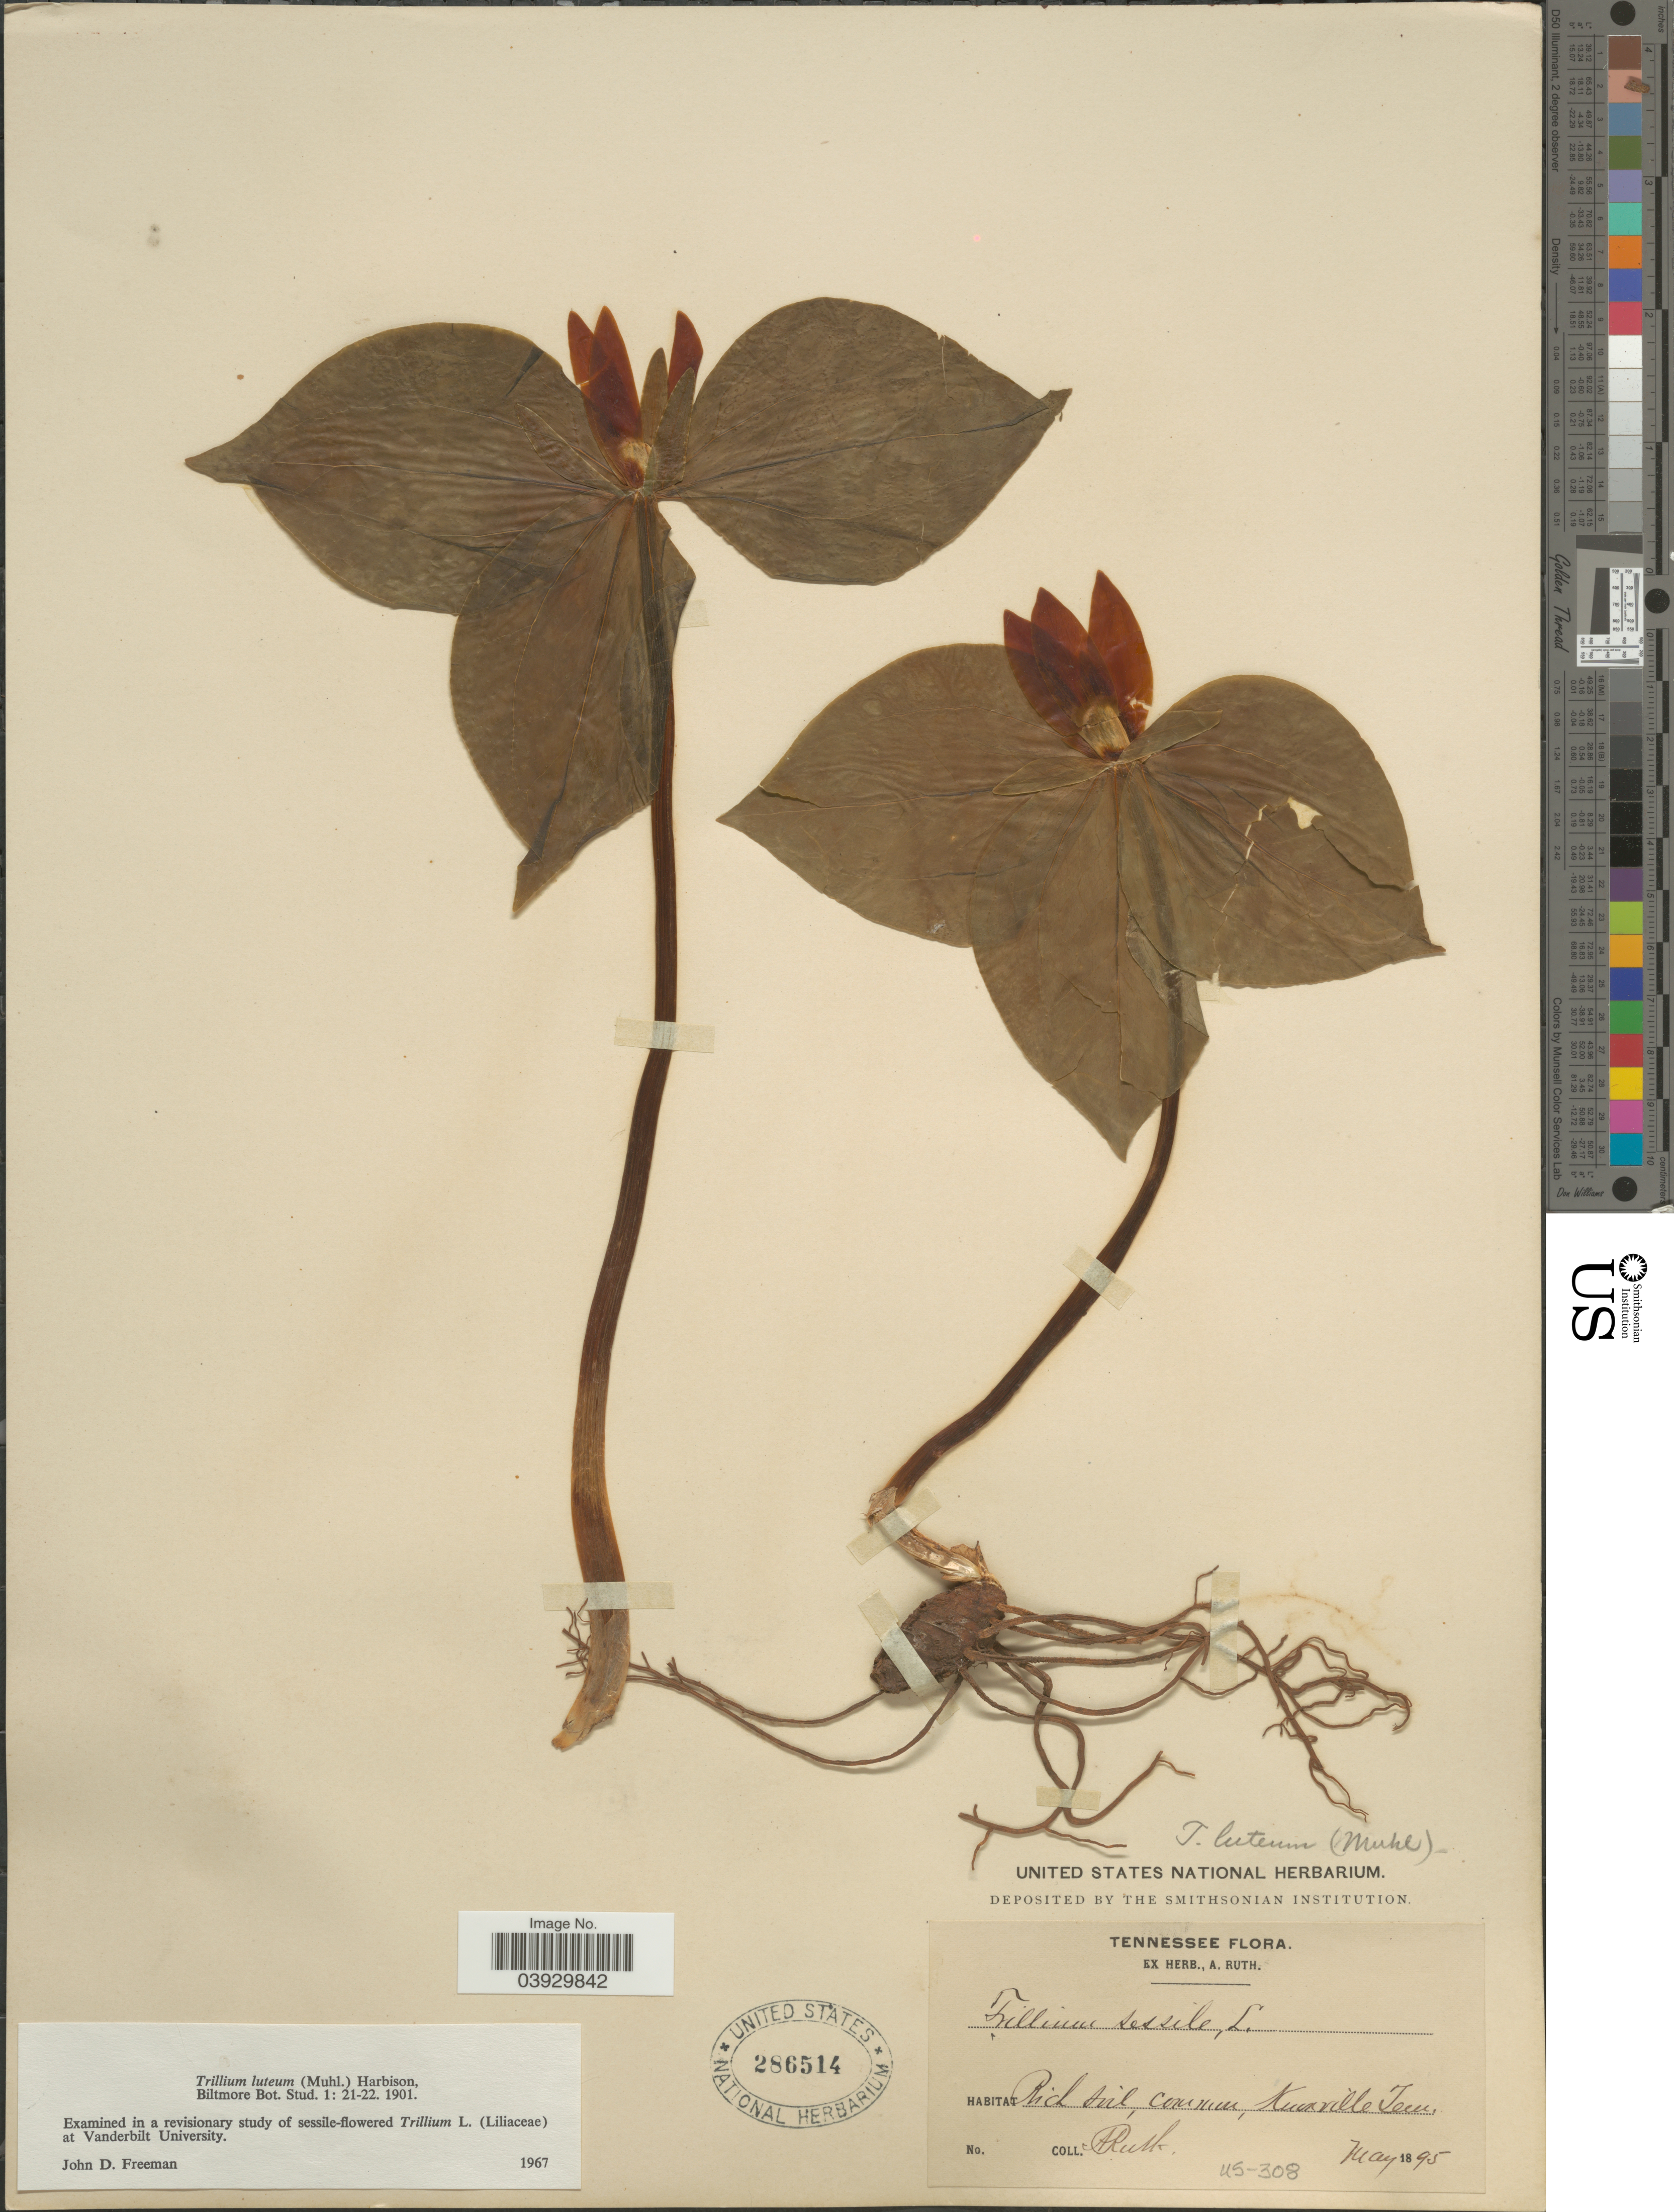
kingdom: Plantae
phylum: Tracheophyta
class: Liliopsida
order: Liliales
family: Melanthiaceae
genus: Trillium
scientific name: Trillium luteum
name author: Harb.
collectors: A. Ruth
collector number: US-308?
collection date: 1895-05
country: United States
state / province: Tennessee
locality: Knoxville.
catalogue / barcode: US 286514